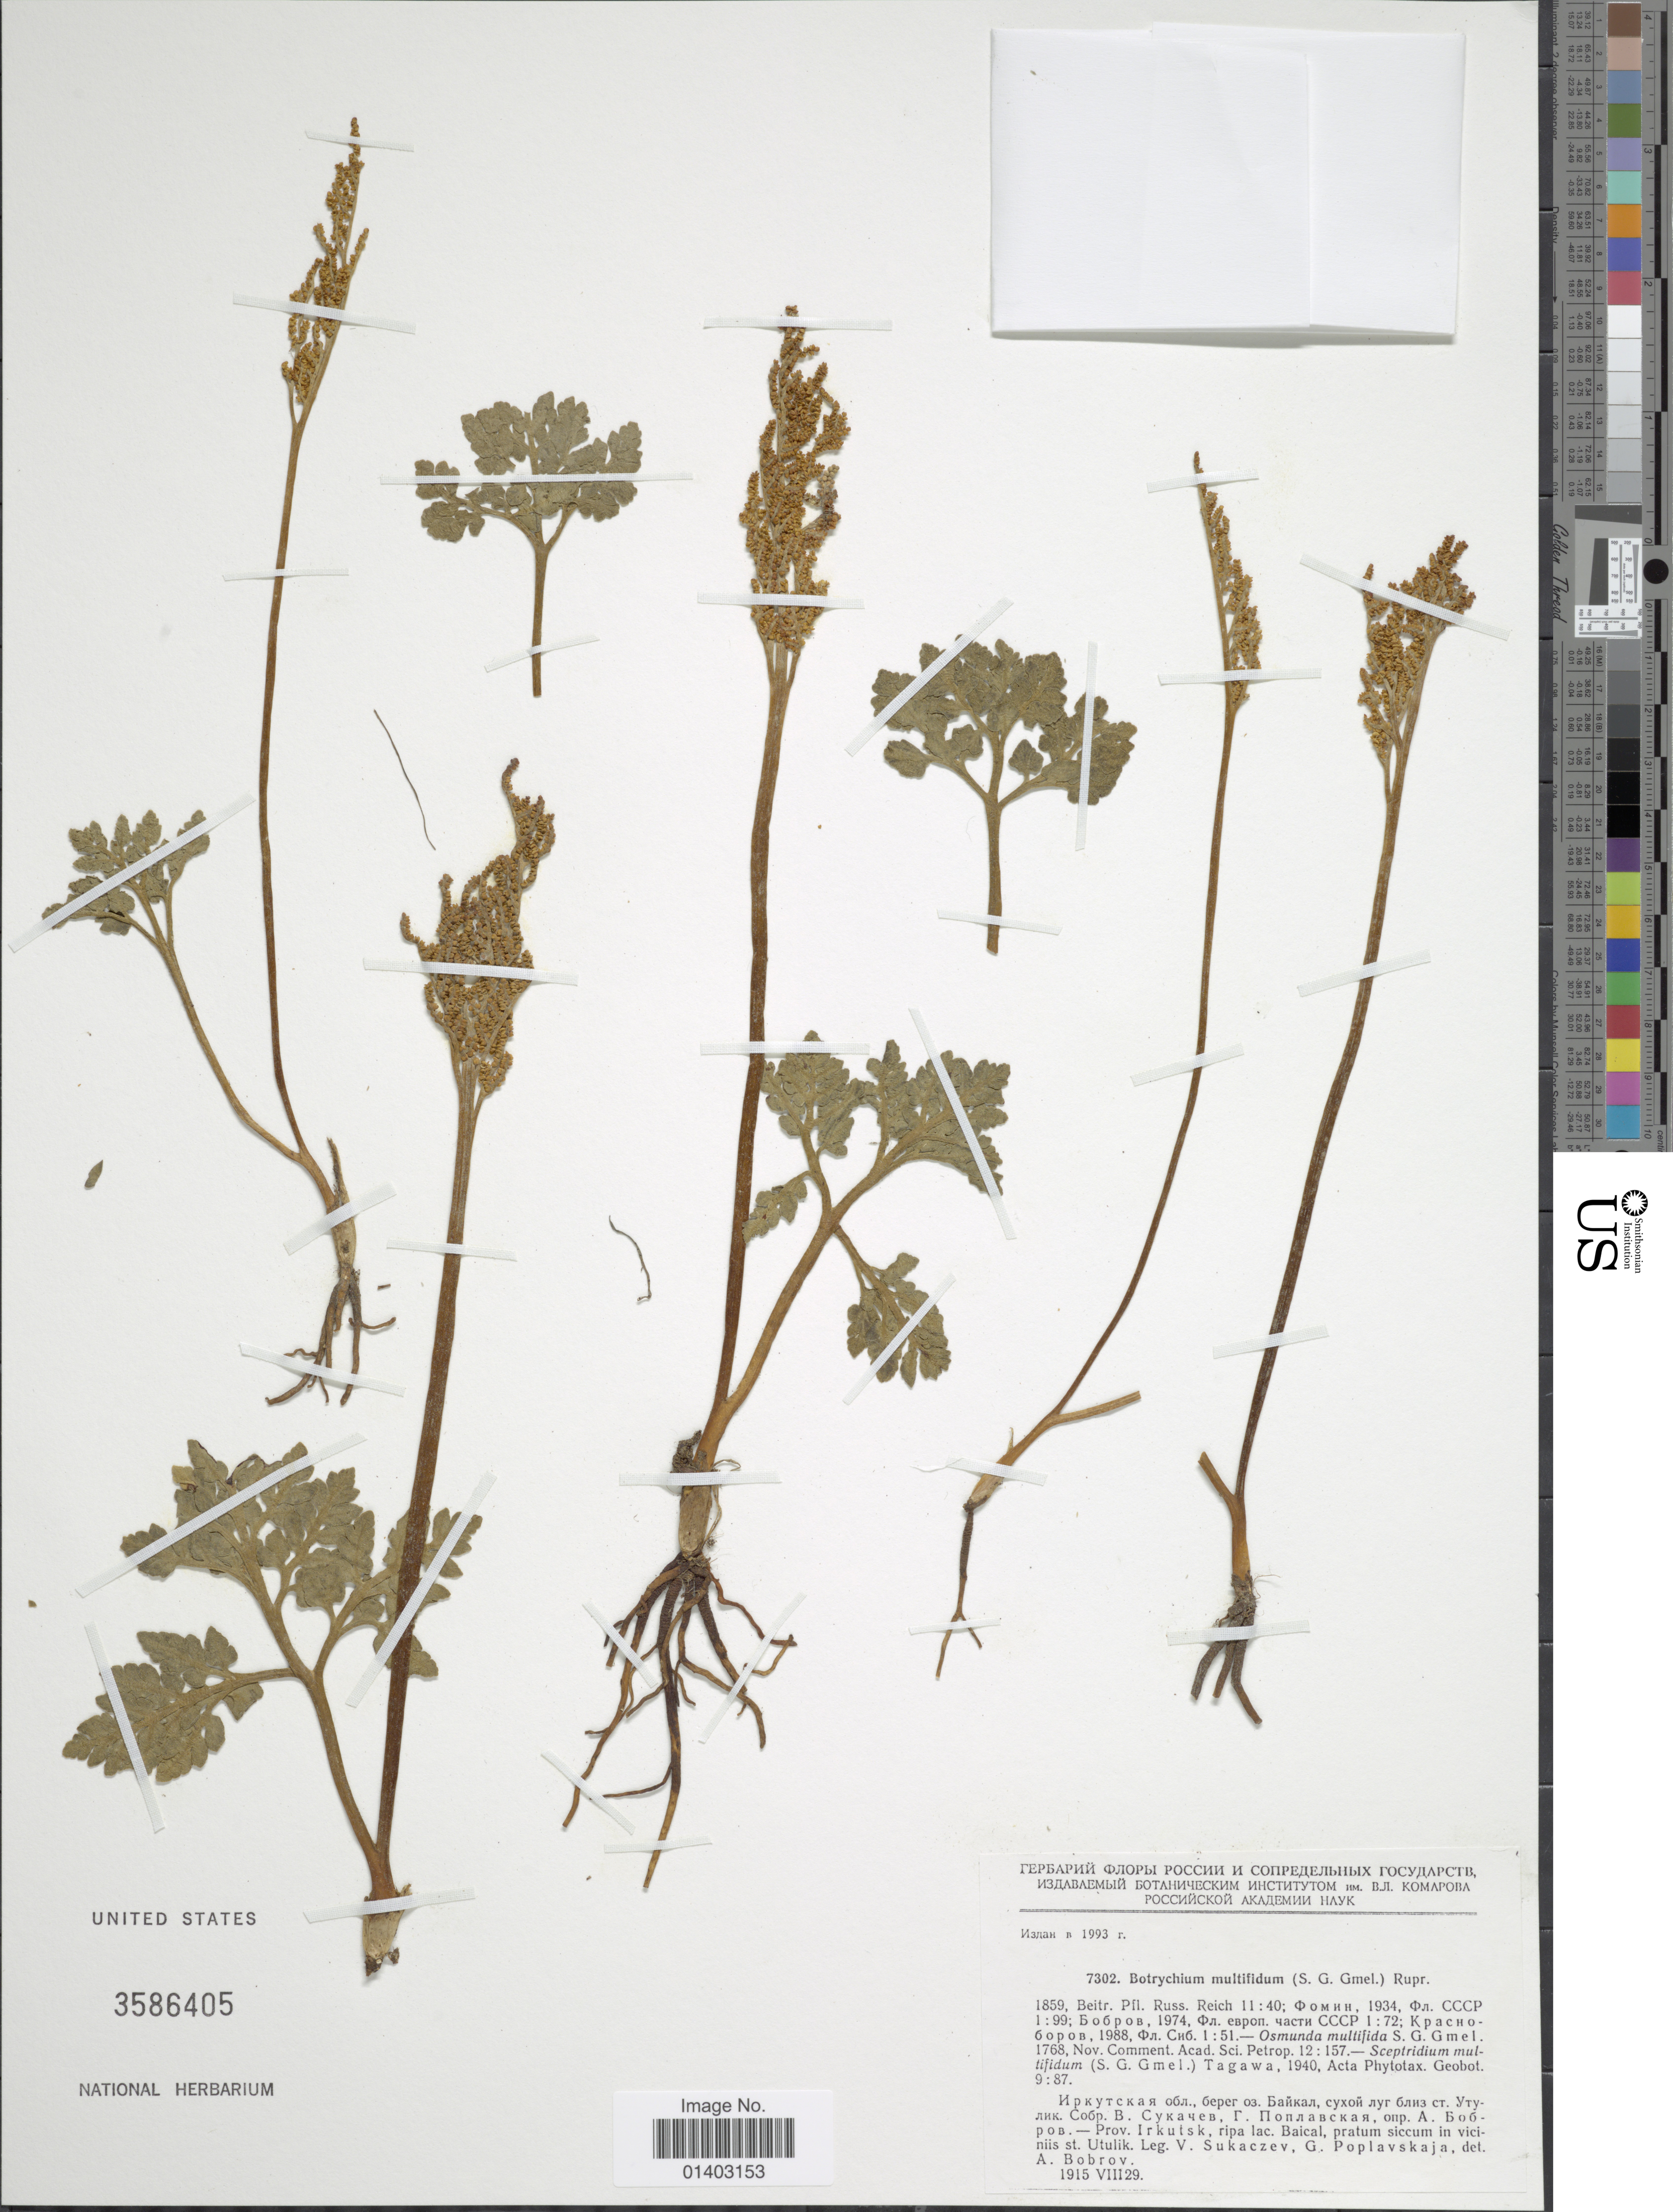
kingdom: Plantae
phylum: Tracheophyta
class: Polypodiopsida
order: Ophioglossales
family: Ophioglossaceae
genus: Botrychium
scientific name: Botrychium multifidum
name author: (J.F. Gmel.) Rupr.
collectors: V. Sukaczev & G. Poplavskaja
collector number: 7302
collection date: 1915-08-29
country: Russian Federation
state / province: Irkutsk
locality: Ripa lac Baical, pratum siccum in viciniis st Utulik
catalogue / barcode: US 3586405